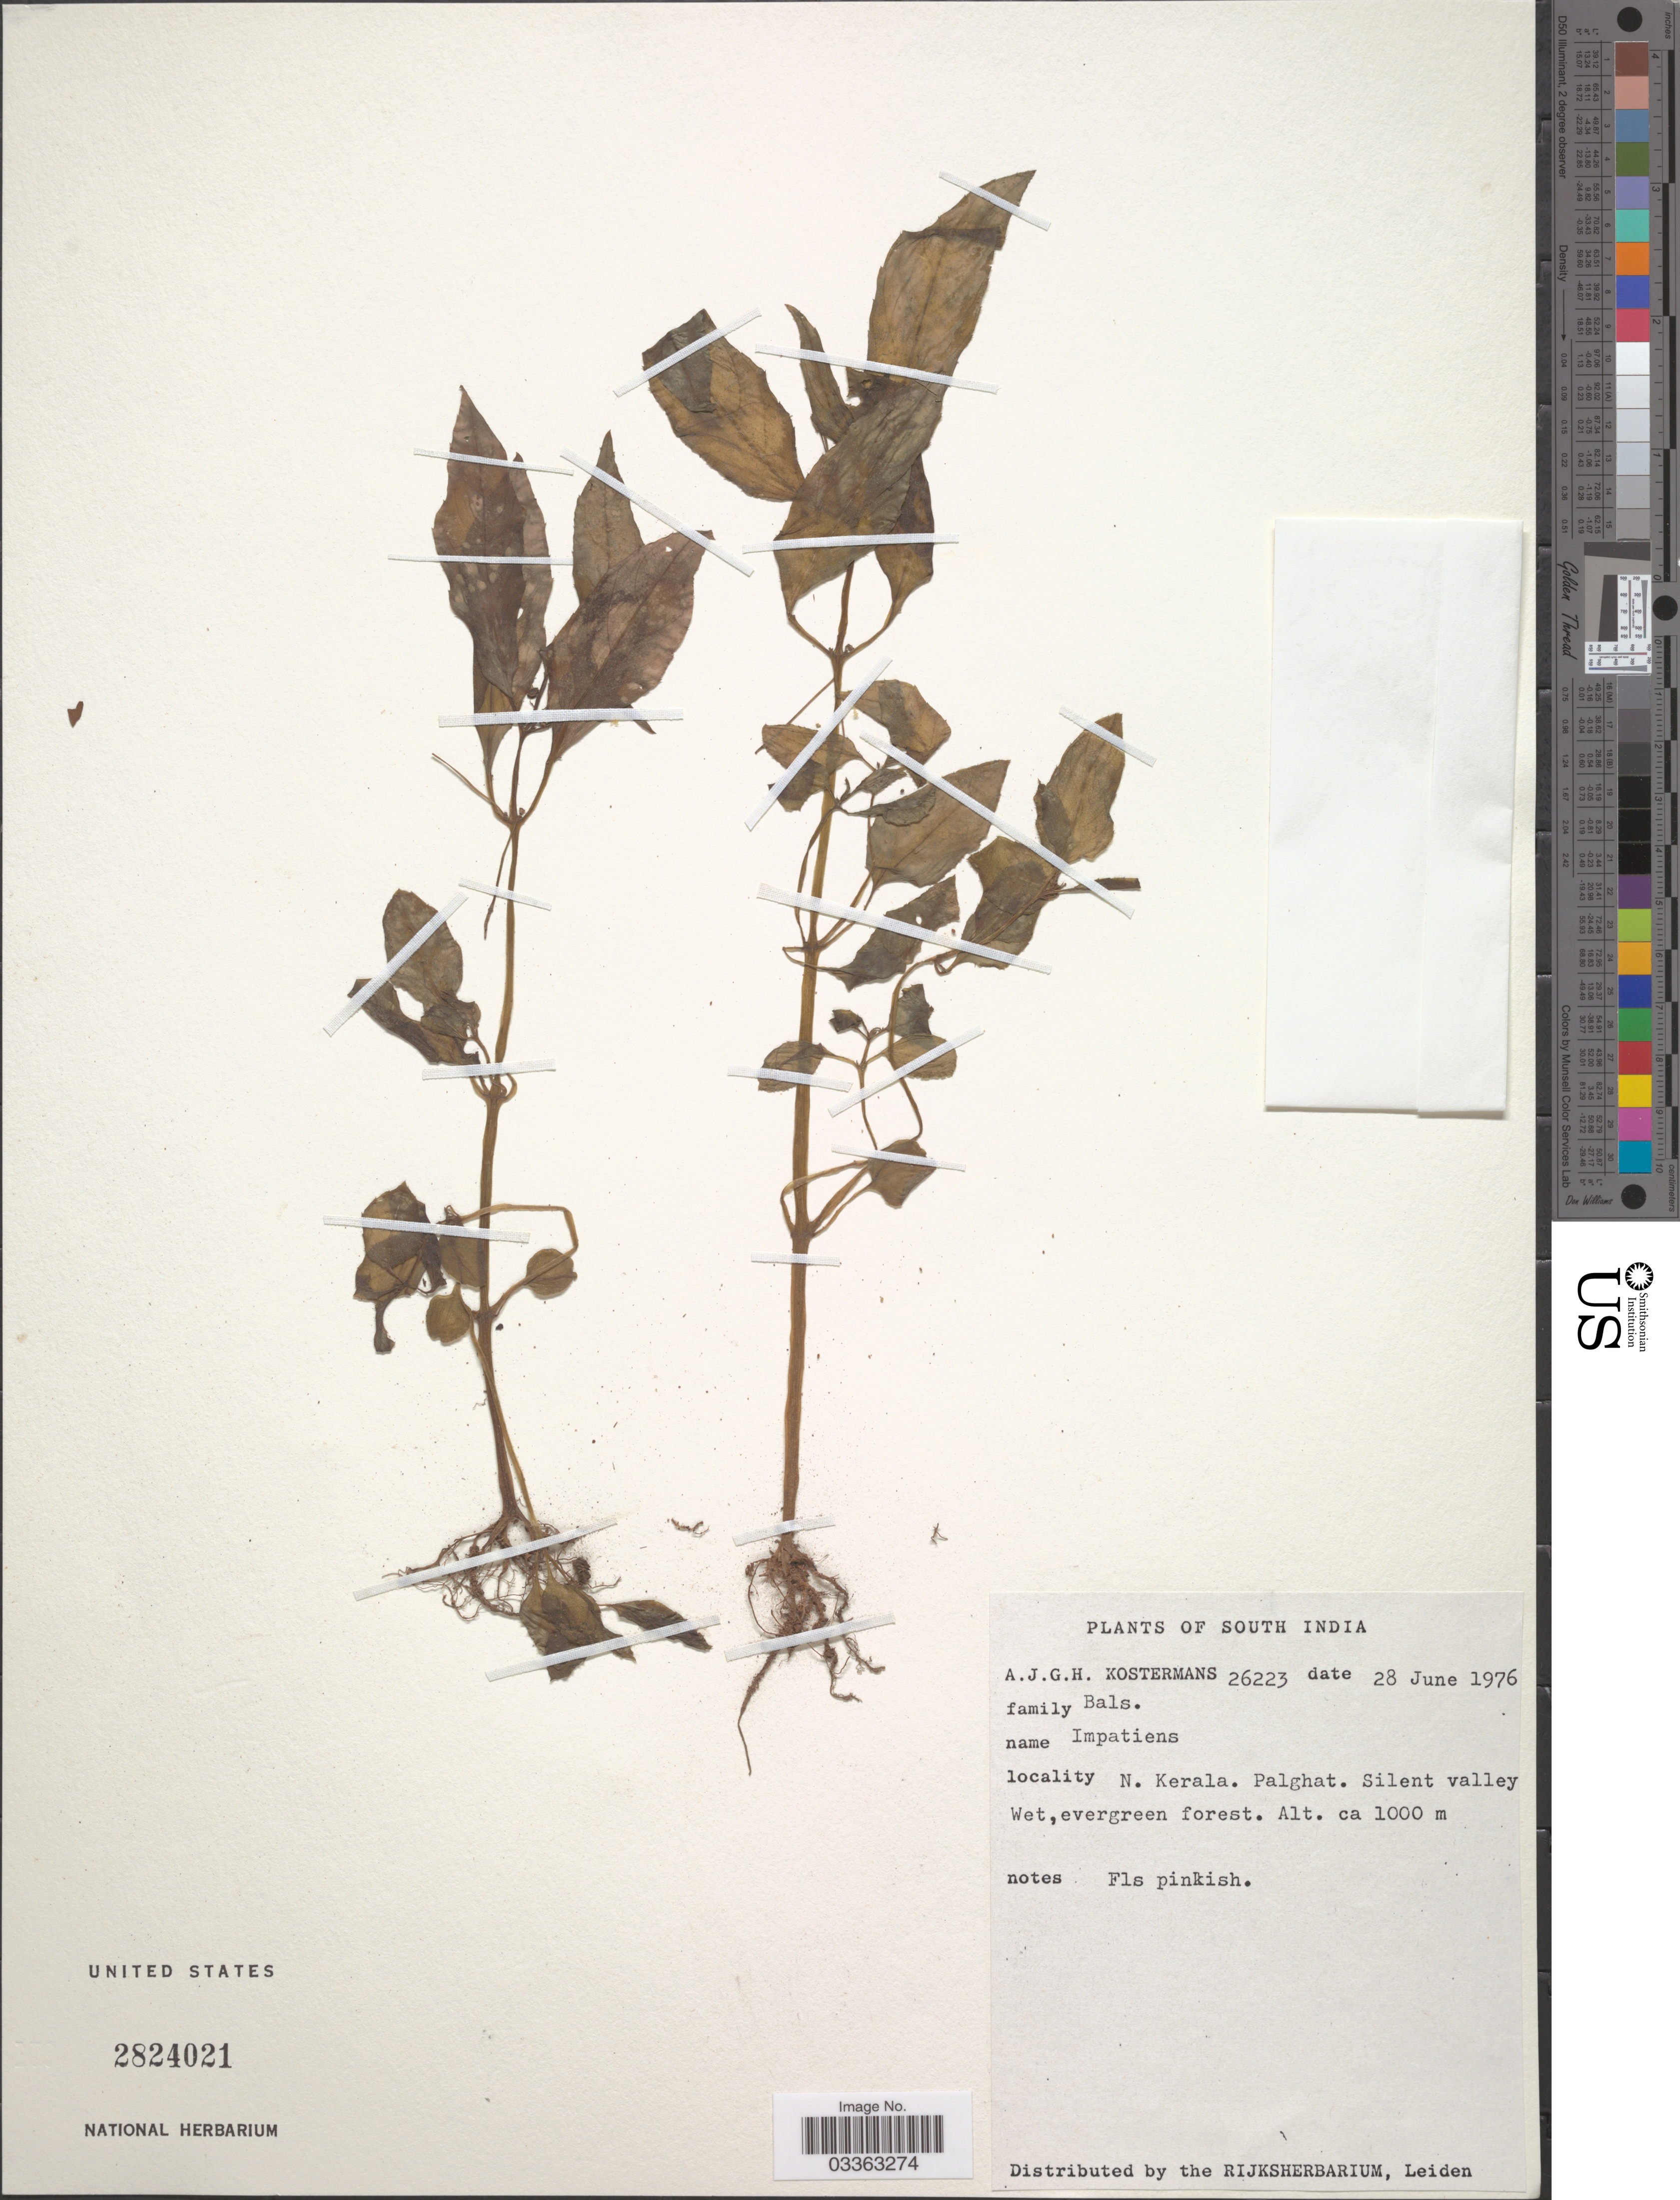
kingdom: Plantae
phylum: Tracheophyta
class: Magnoliopsida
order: Ericales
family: Balsaminaceae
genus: Impatiens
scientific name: Impatiens sp.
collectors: A. J. G. Kostermans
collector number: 26223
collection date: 1976-06-28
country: India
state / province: Kerala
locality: South India. N. Kerala. Palghat. Silent valley.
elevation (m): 1000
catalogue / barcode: US 2824021